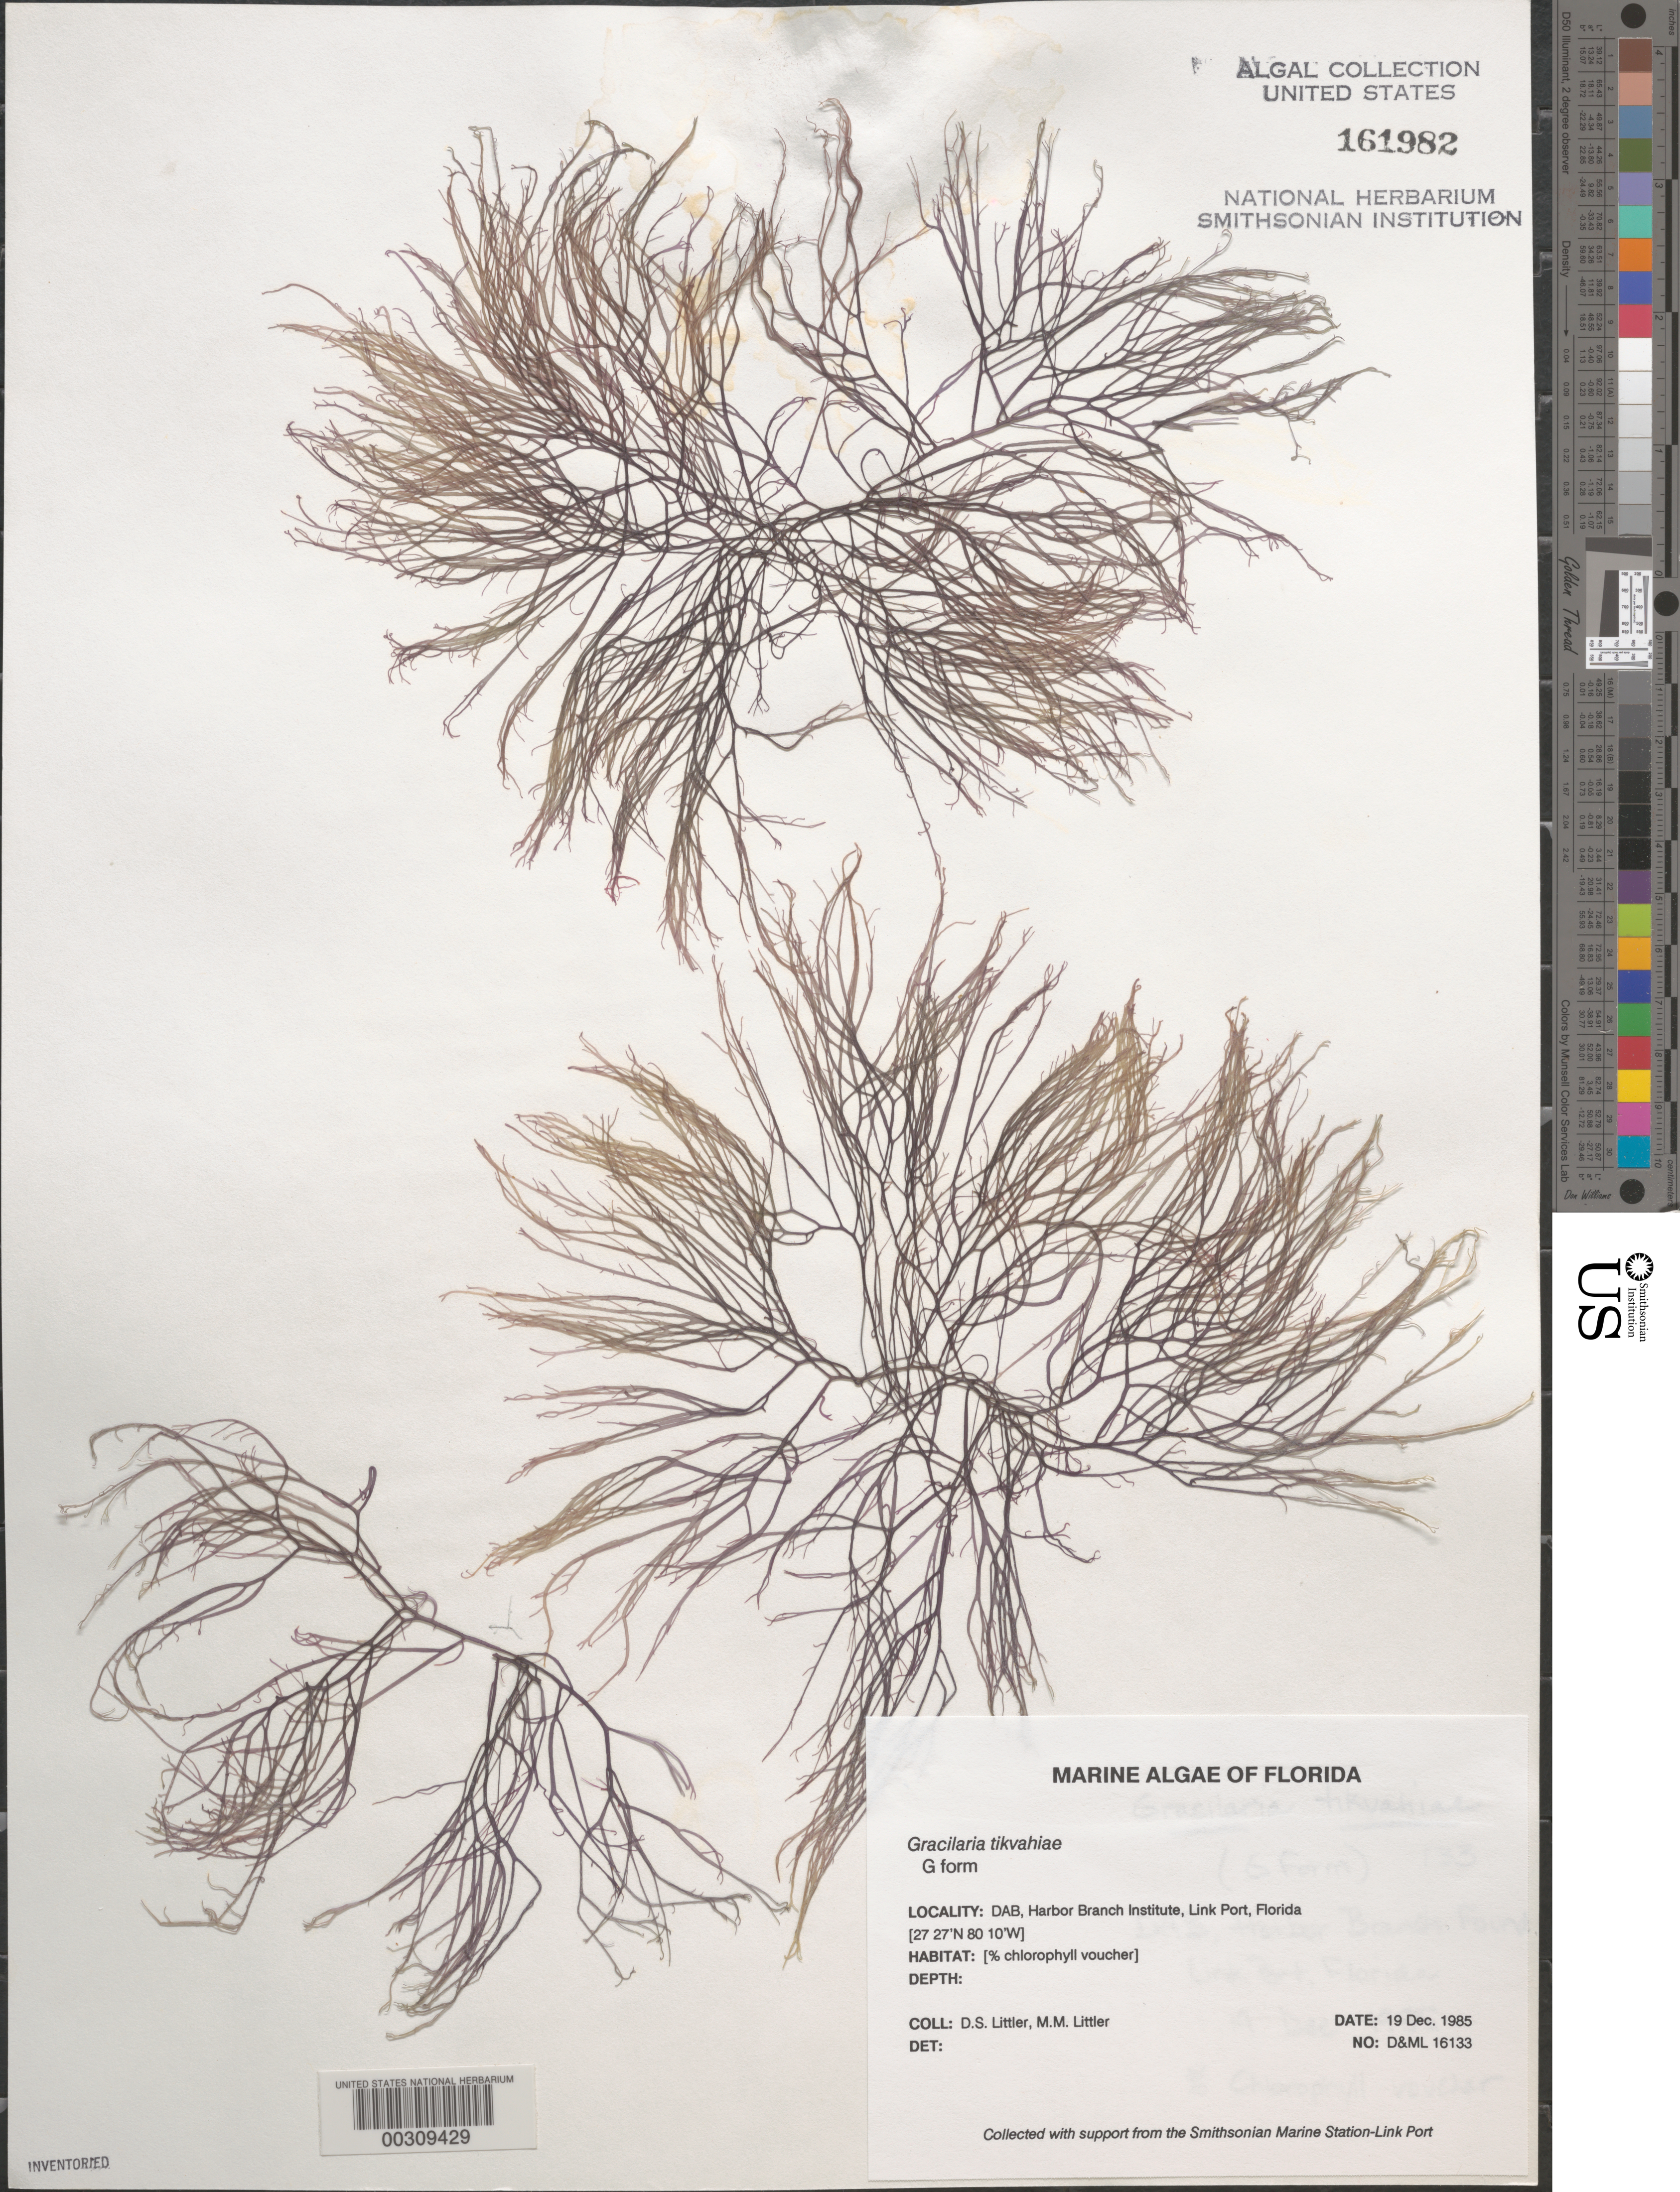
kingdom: Plantae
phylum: Rhodophyta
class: Florideophyceae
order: Gracilariales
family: Gracilariaceae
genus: Gracilaria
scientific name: Gracilaria tikvahiae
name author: McLachlan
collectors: D. S. Littler & M. M. Littler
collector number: D&ML 16133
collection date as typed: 19 Dec 1985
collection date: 1985-12-19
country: United States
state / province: Florida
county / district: Saint Lucie County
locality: Harbor Branch Oceanographic Institutue, Link Port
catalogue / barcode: US 161982